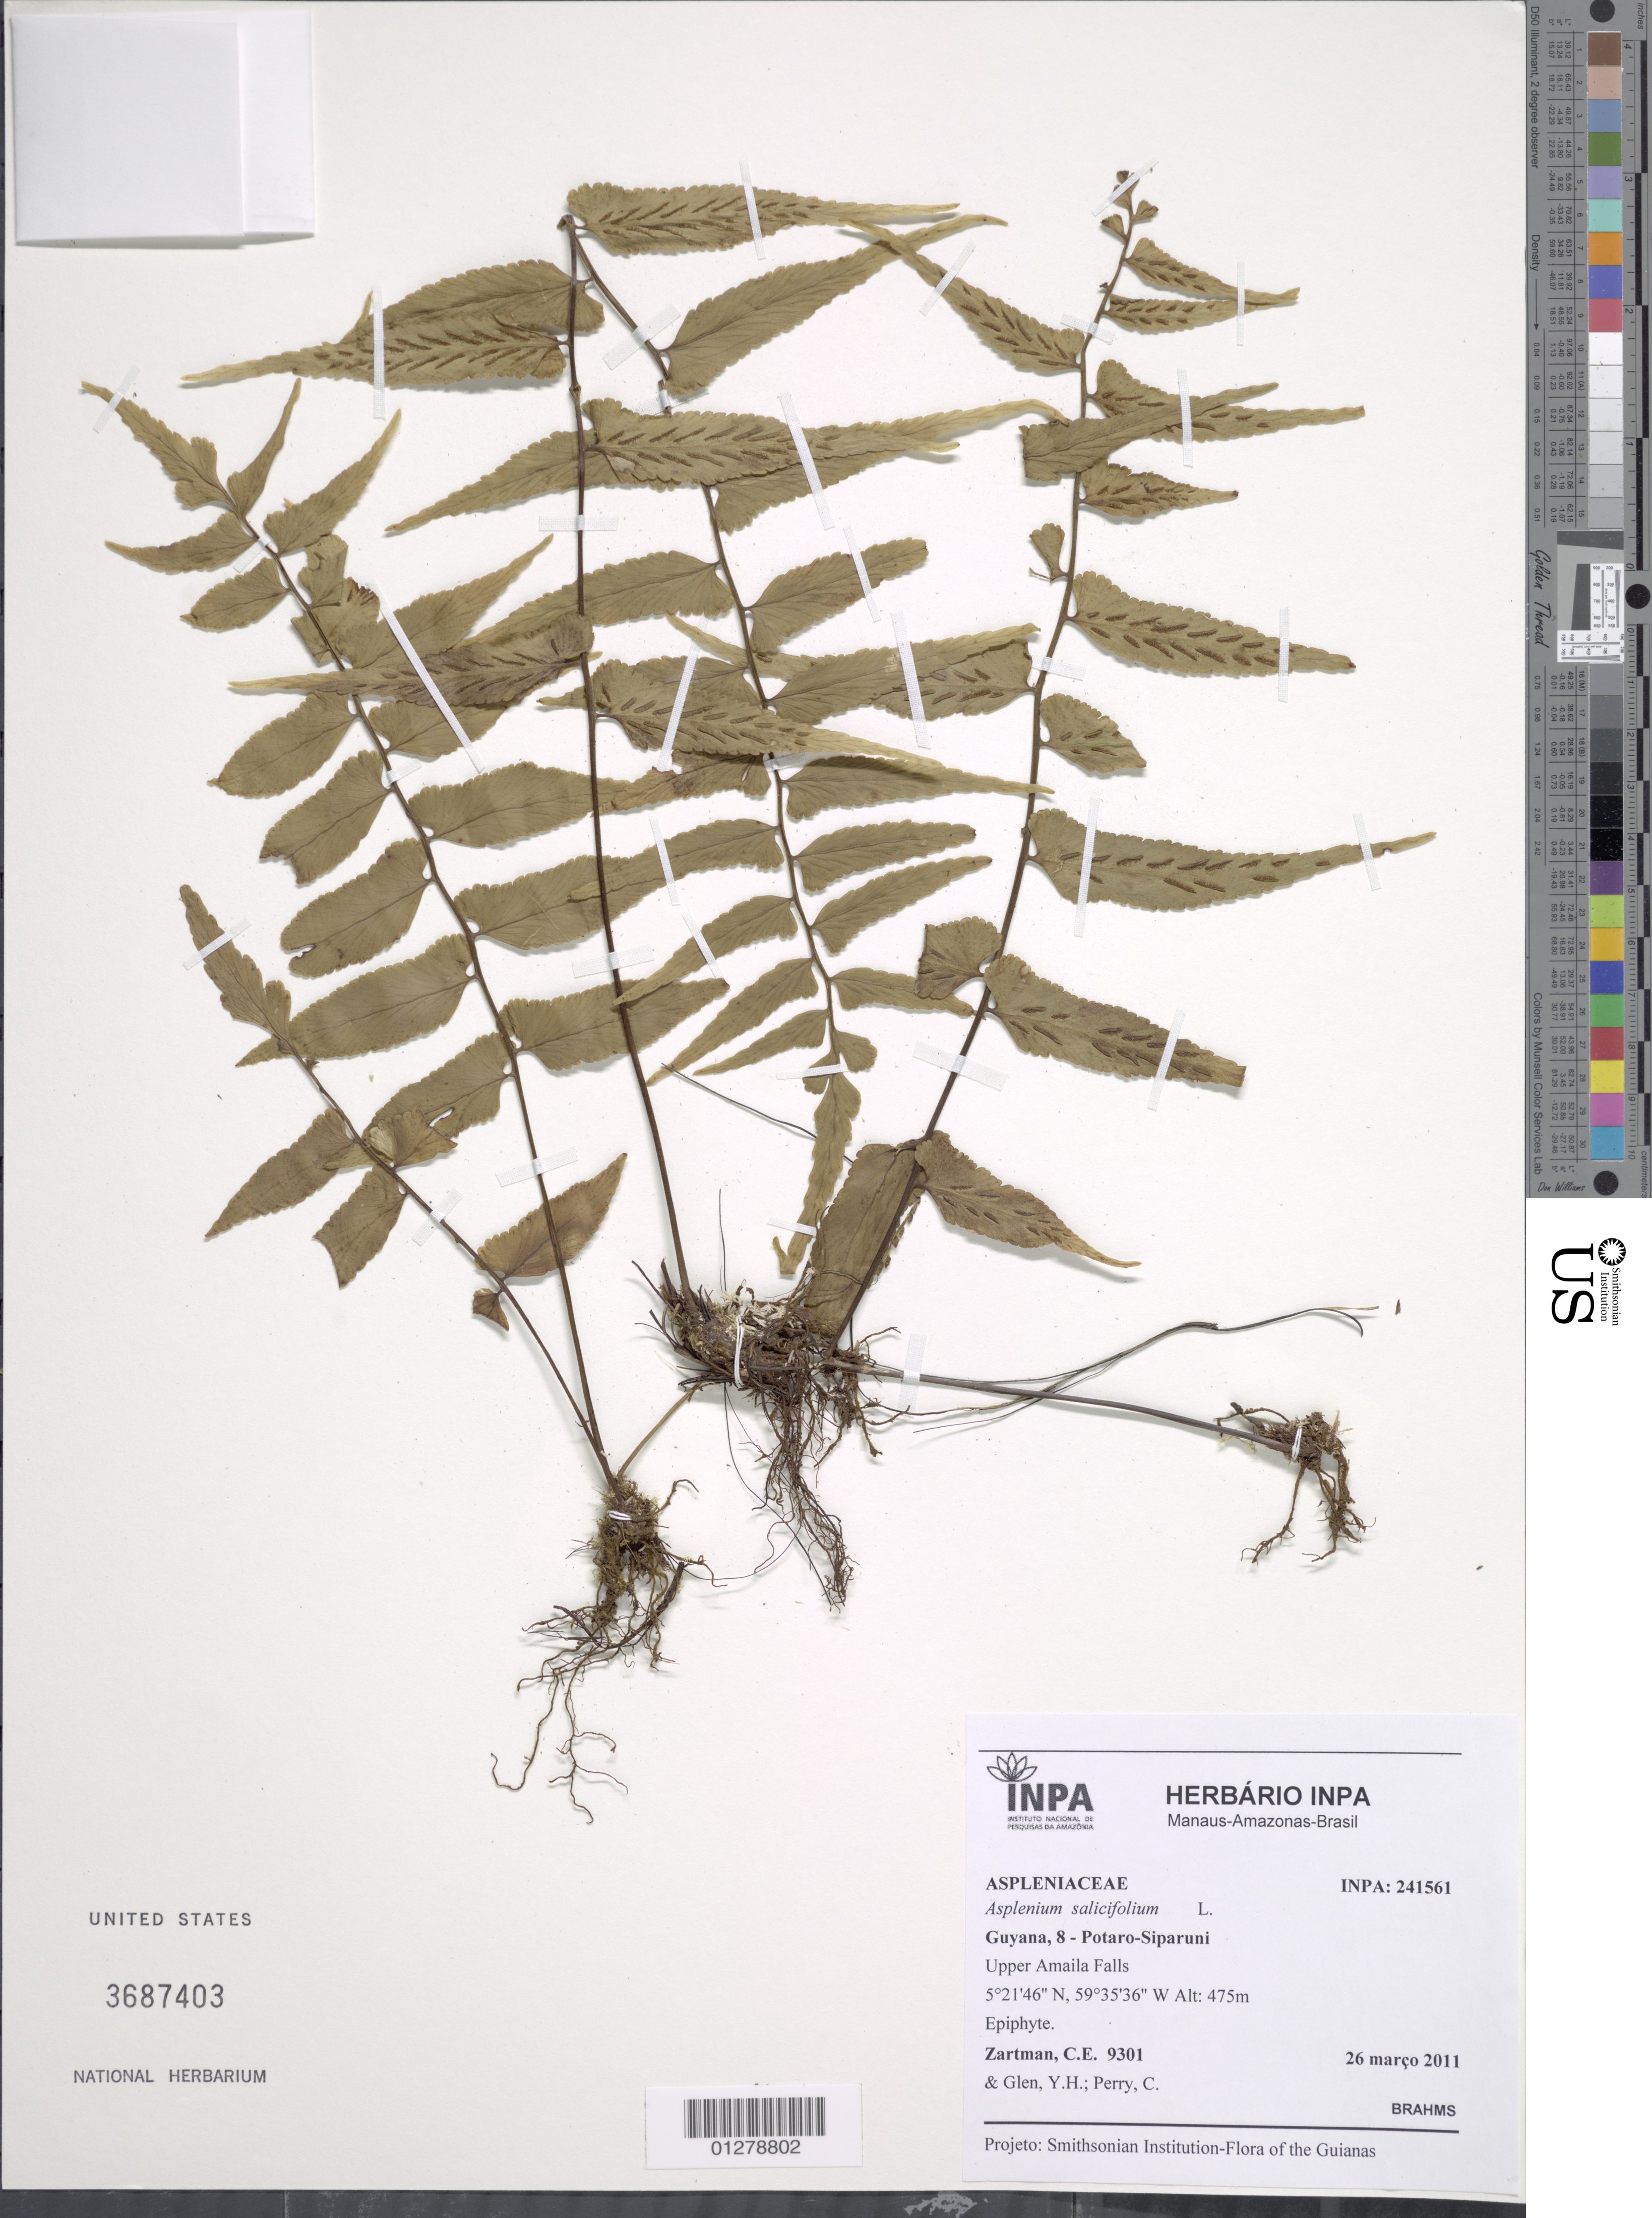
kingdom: Plantae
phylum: Tracheophyta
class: Polypodiopsida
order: Polypodiales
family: Aspleniaceae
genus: Asplenium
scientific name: Asplenium salicifolium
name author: L.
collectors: C. Zartman, Y. Glen & C. Perry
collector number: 9301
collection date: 2011-03-26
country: Guyana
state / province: Potaro-Siparuni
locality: Upper Amaila Falls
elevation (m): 475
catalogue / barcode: US 3687403